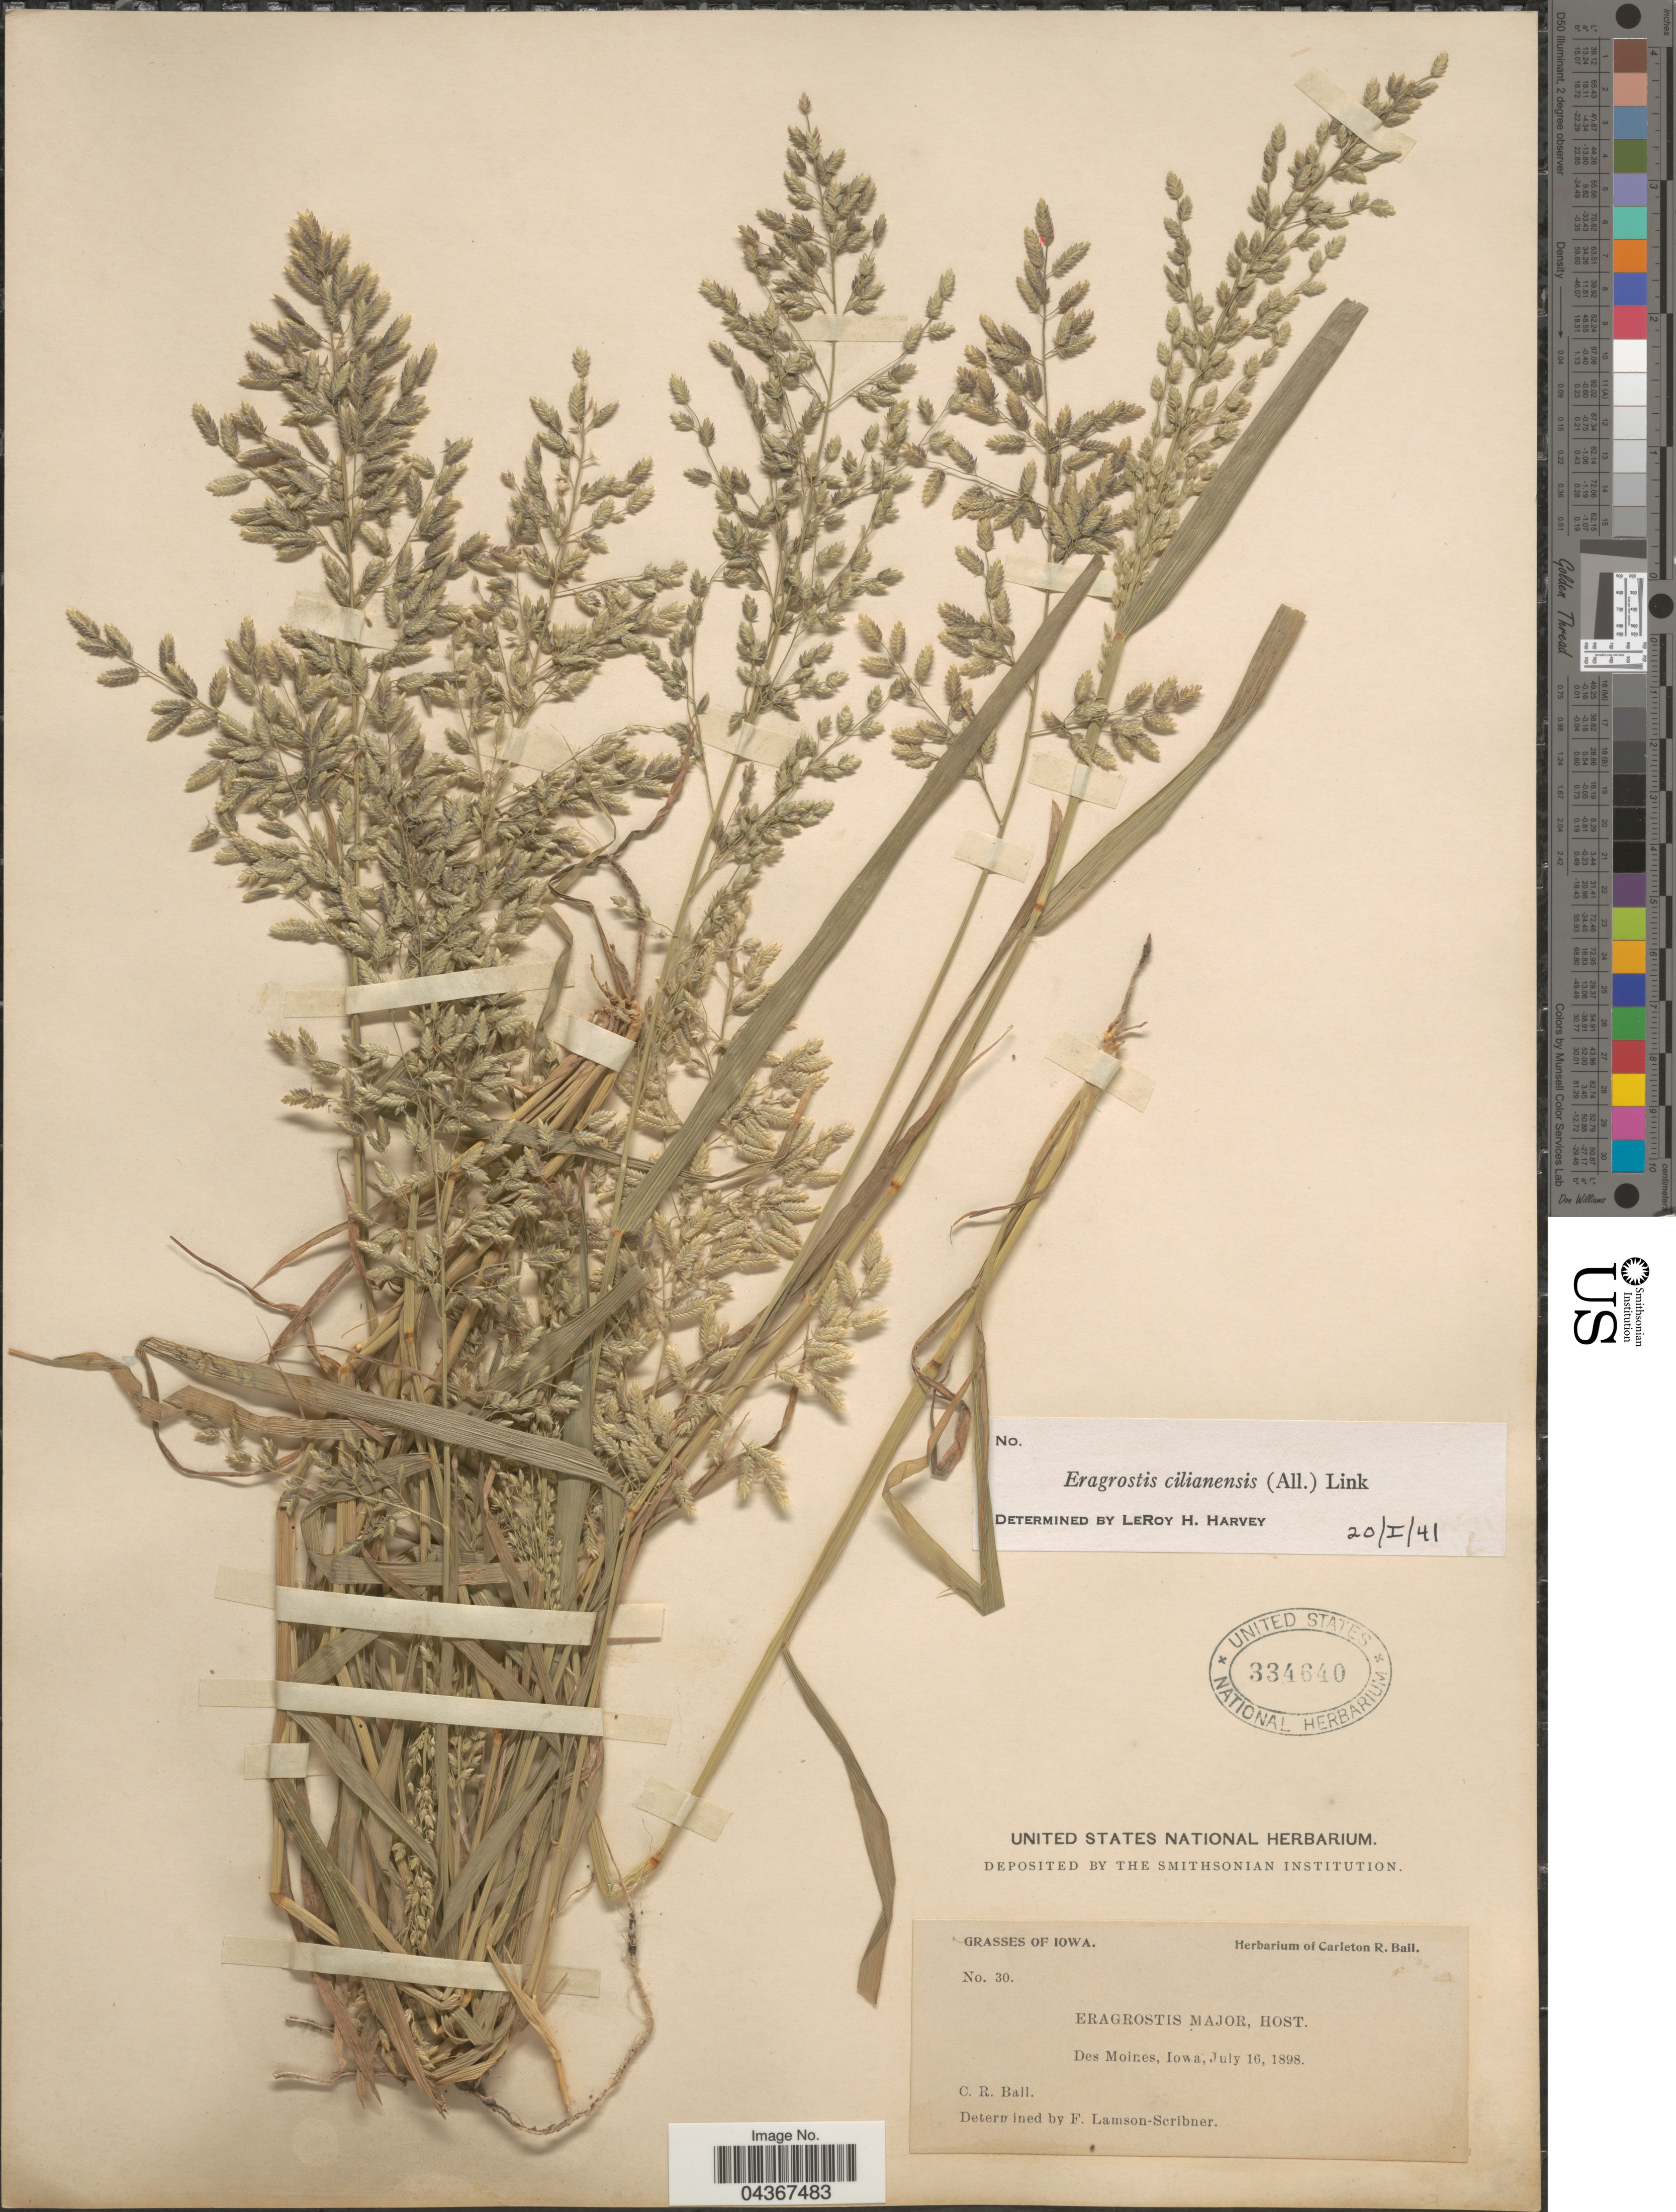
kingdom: Plantae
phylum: Tracheophyta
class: Liliopsida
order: Poales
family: Poaceae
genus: Eragrostis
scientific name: Eragrostis cilianensis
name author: (Bellardi) Vignolo ex Janch.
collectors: C. R. Ball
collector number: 30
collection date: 1898-07-16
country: United States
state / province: Iowa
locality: Des Moines.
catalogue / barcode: US 334640